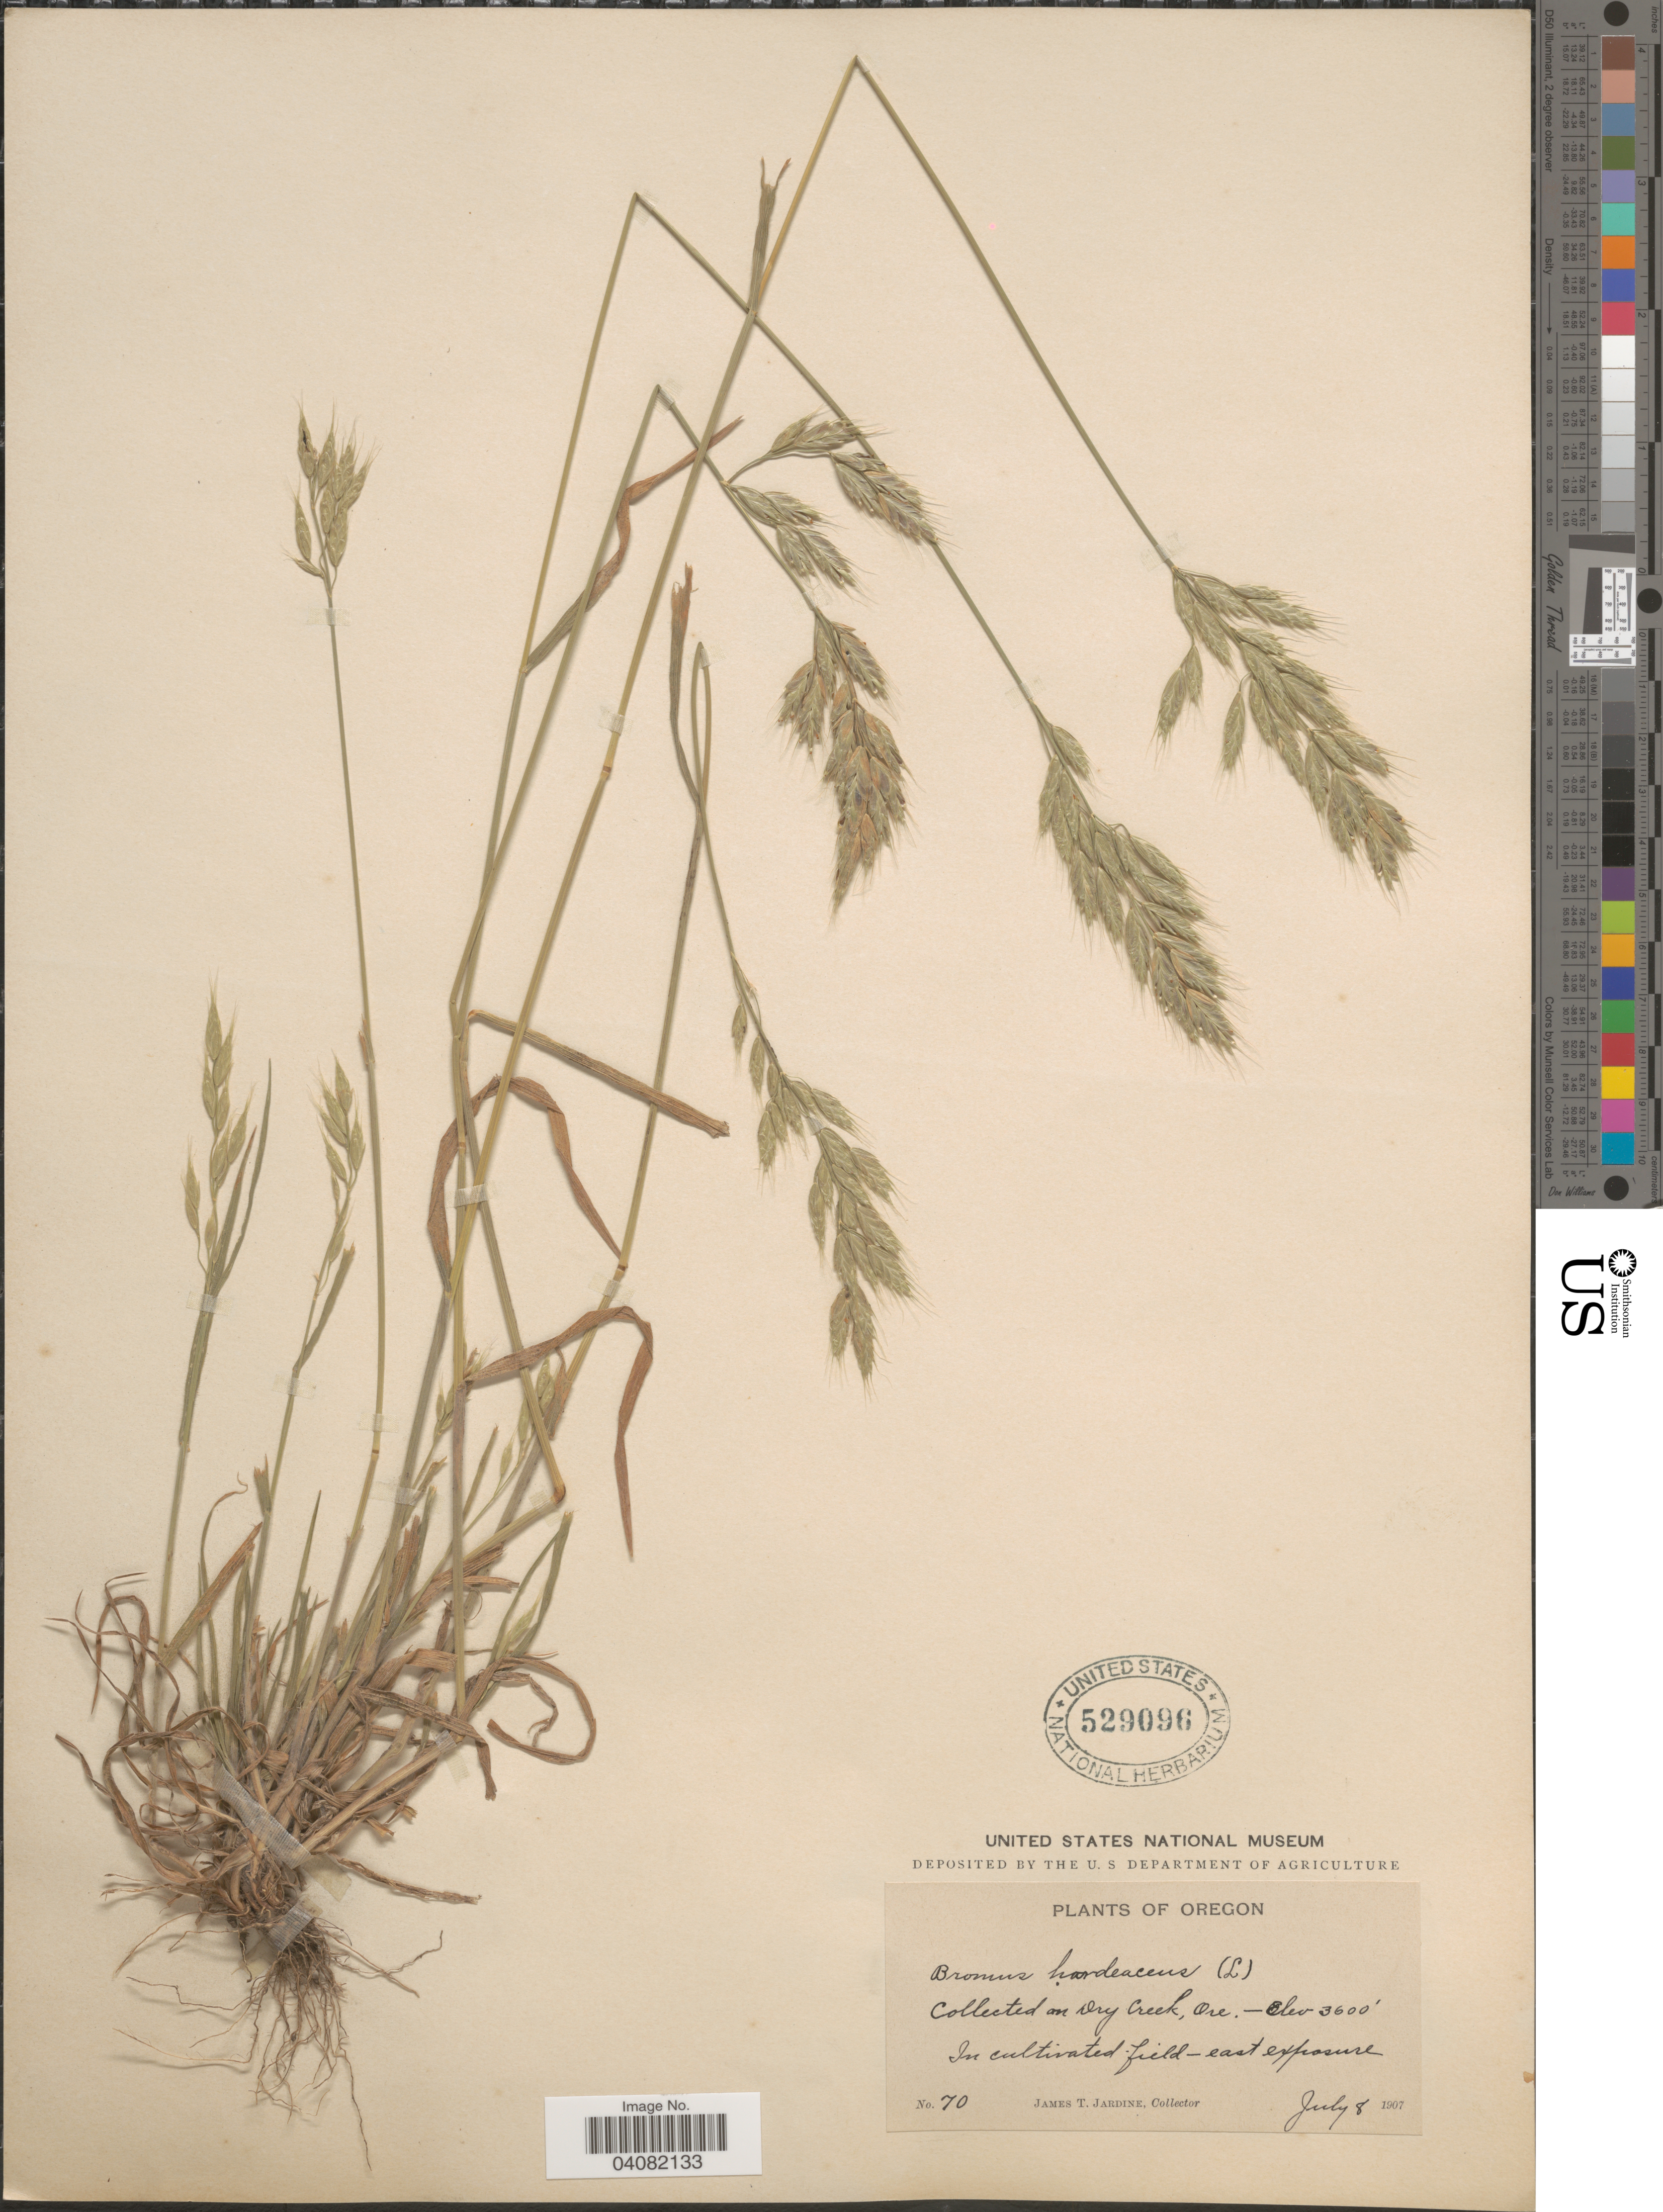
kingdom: Plantae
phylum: Tracheophyta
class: Liliopsida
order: Poales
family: Poaceae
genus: Bromus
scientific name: Bromus hordeaceus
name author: L.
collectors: J. T. Jardine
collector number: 70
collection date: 1907-07-08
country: United States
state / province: Oregon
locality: On Dry Creek. In cultivated field - east exposure.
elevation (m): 1097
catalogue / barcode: US 529096